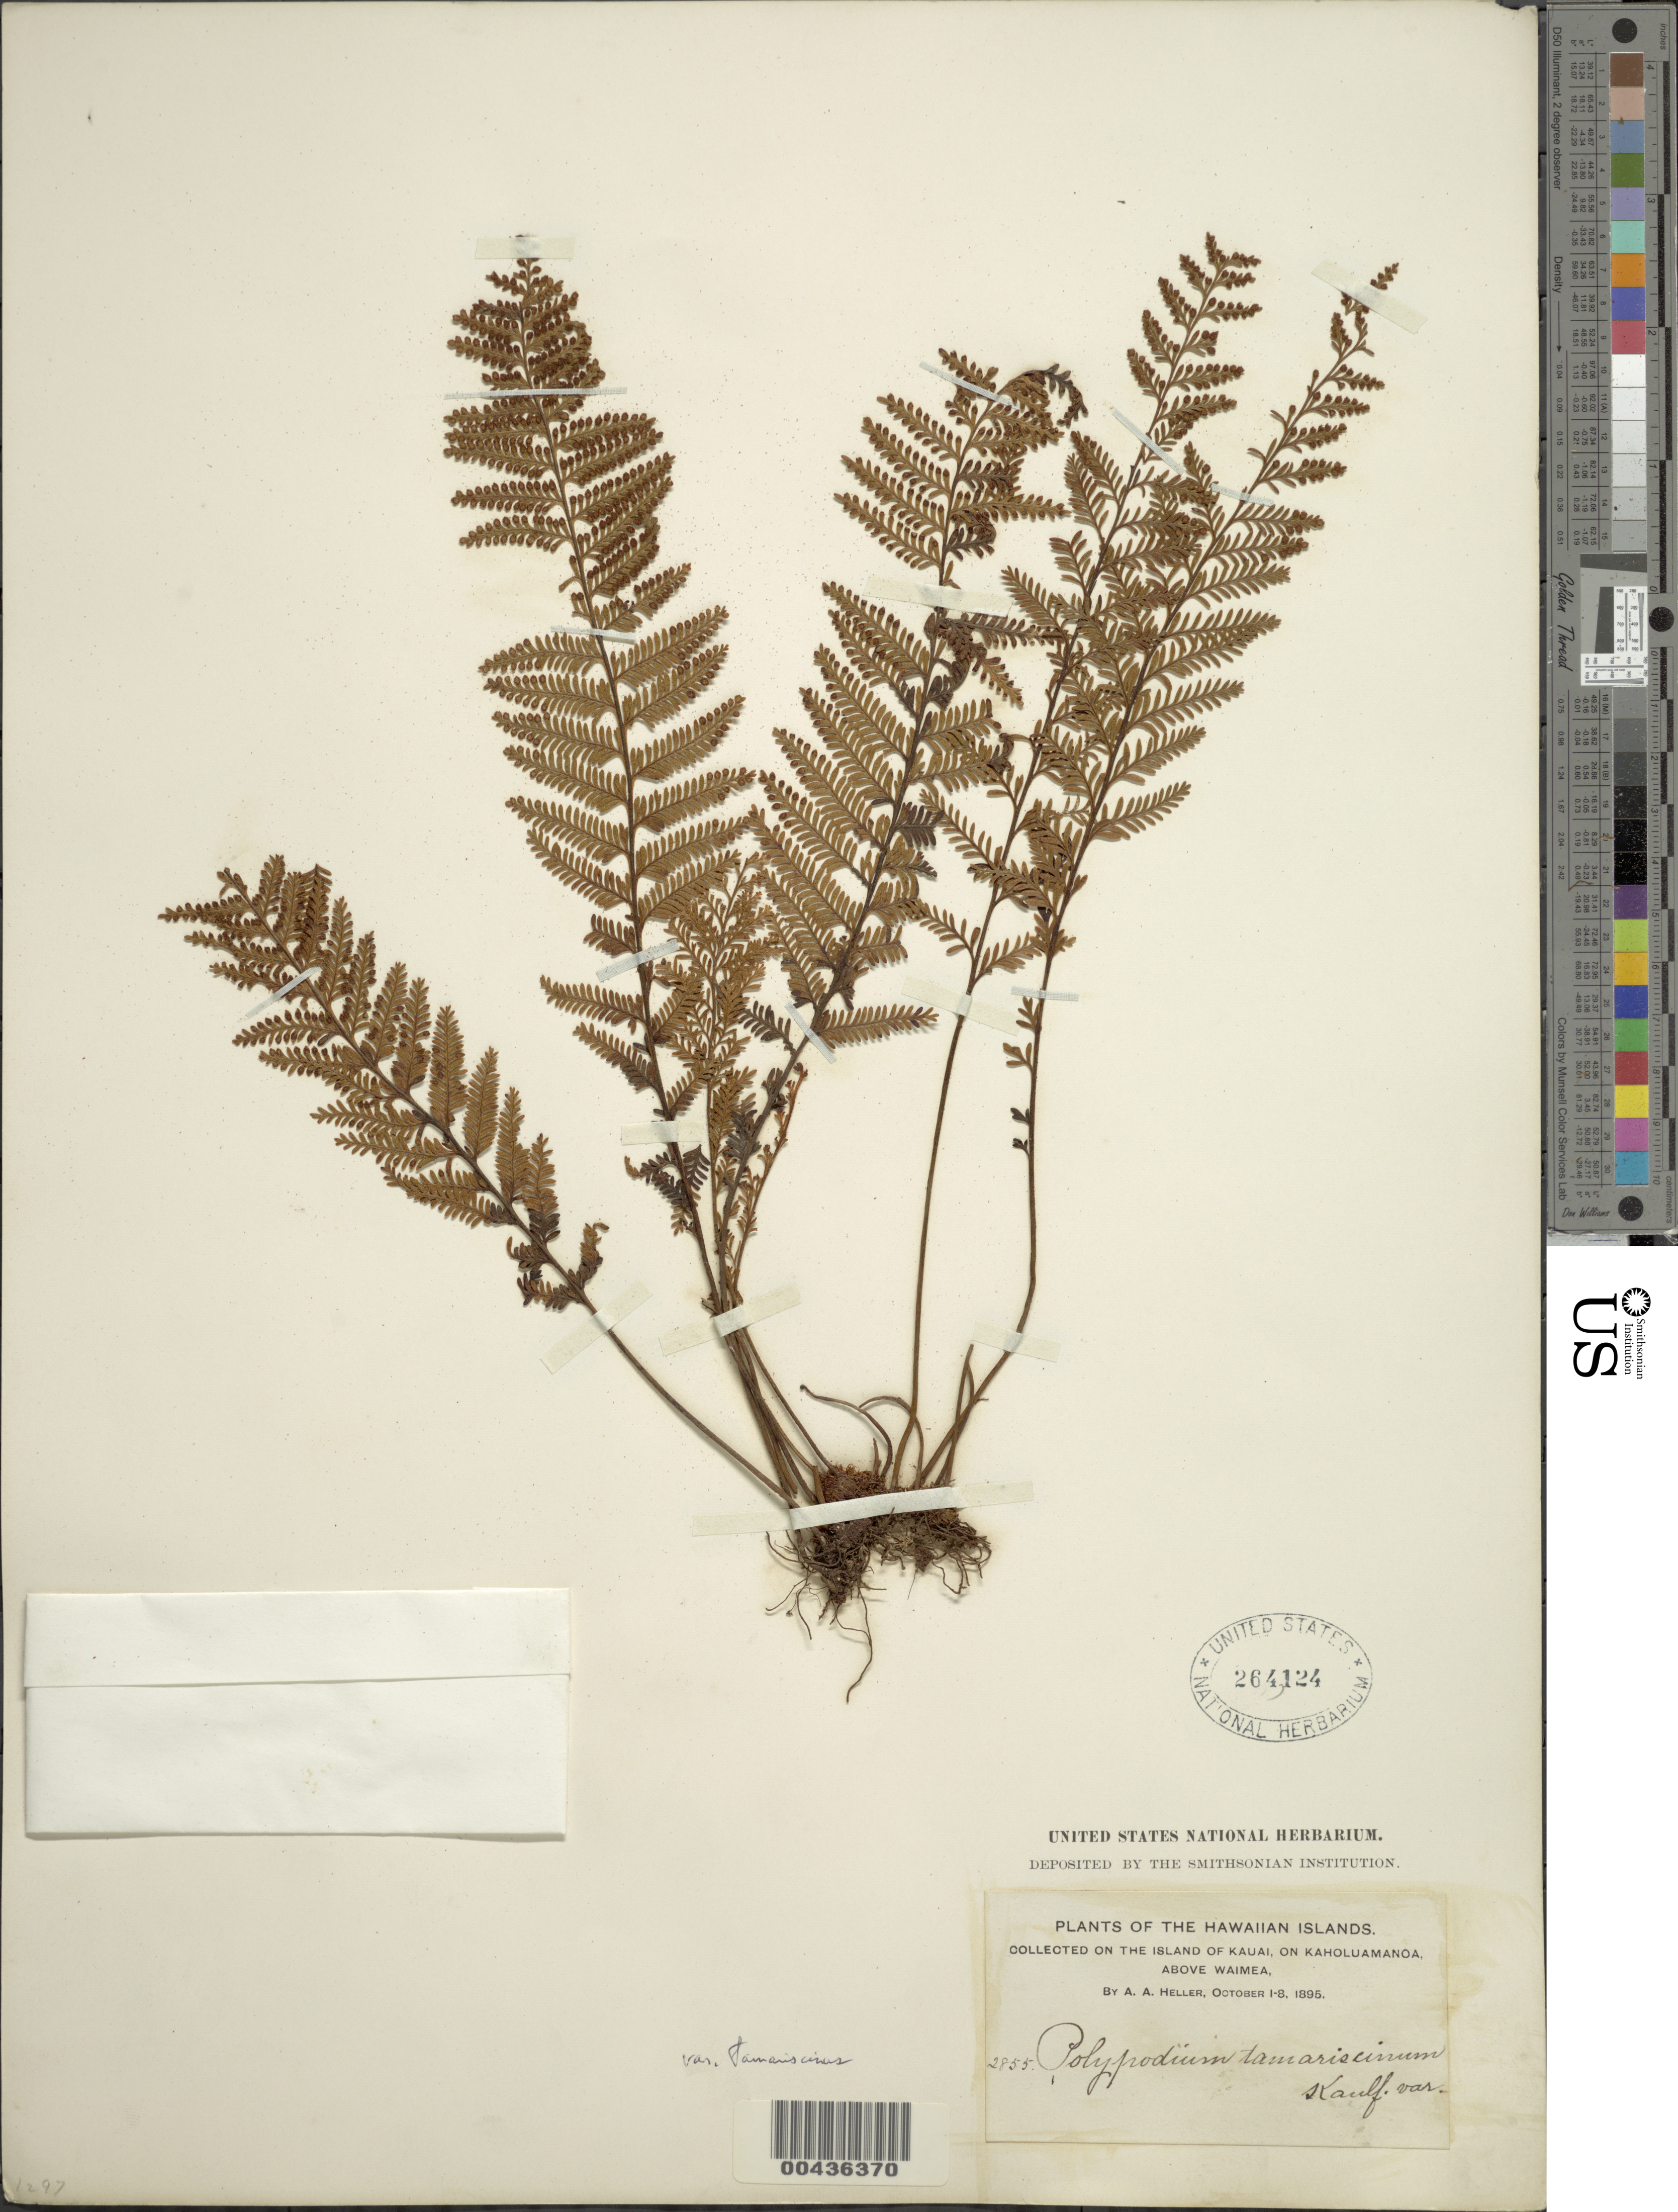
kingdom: Plantae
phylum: Tracheophyta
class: Polypodiopsida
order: Polypodiales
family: Polypodiaceae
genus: Adenophorus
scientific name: Adenophorus tamariscinus var. tamariscinus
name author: Hook. & Grev.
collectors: A. A. Heller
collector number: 2855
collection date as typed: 1 Oct 1895 to 8 Oct 1895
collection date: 1895-10-01/1895-10-08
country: United States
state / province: Hawaii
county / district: Kauai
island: Kaua'i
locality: On Kaholuamanoa, above Waimea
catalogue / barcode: US 264124